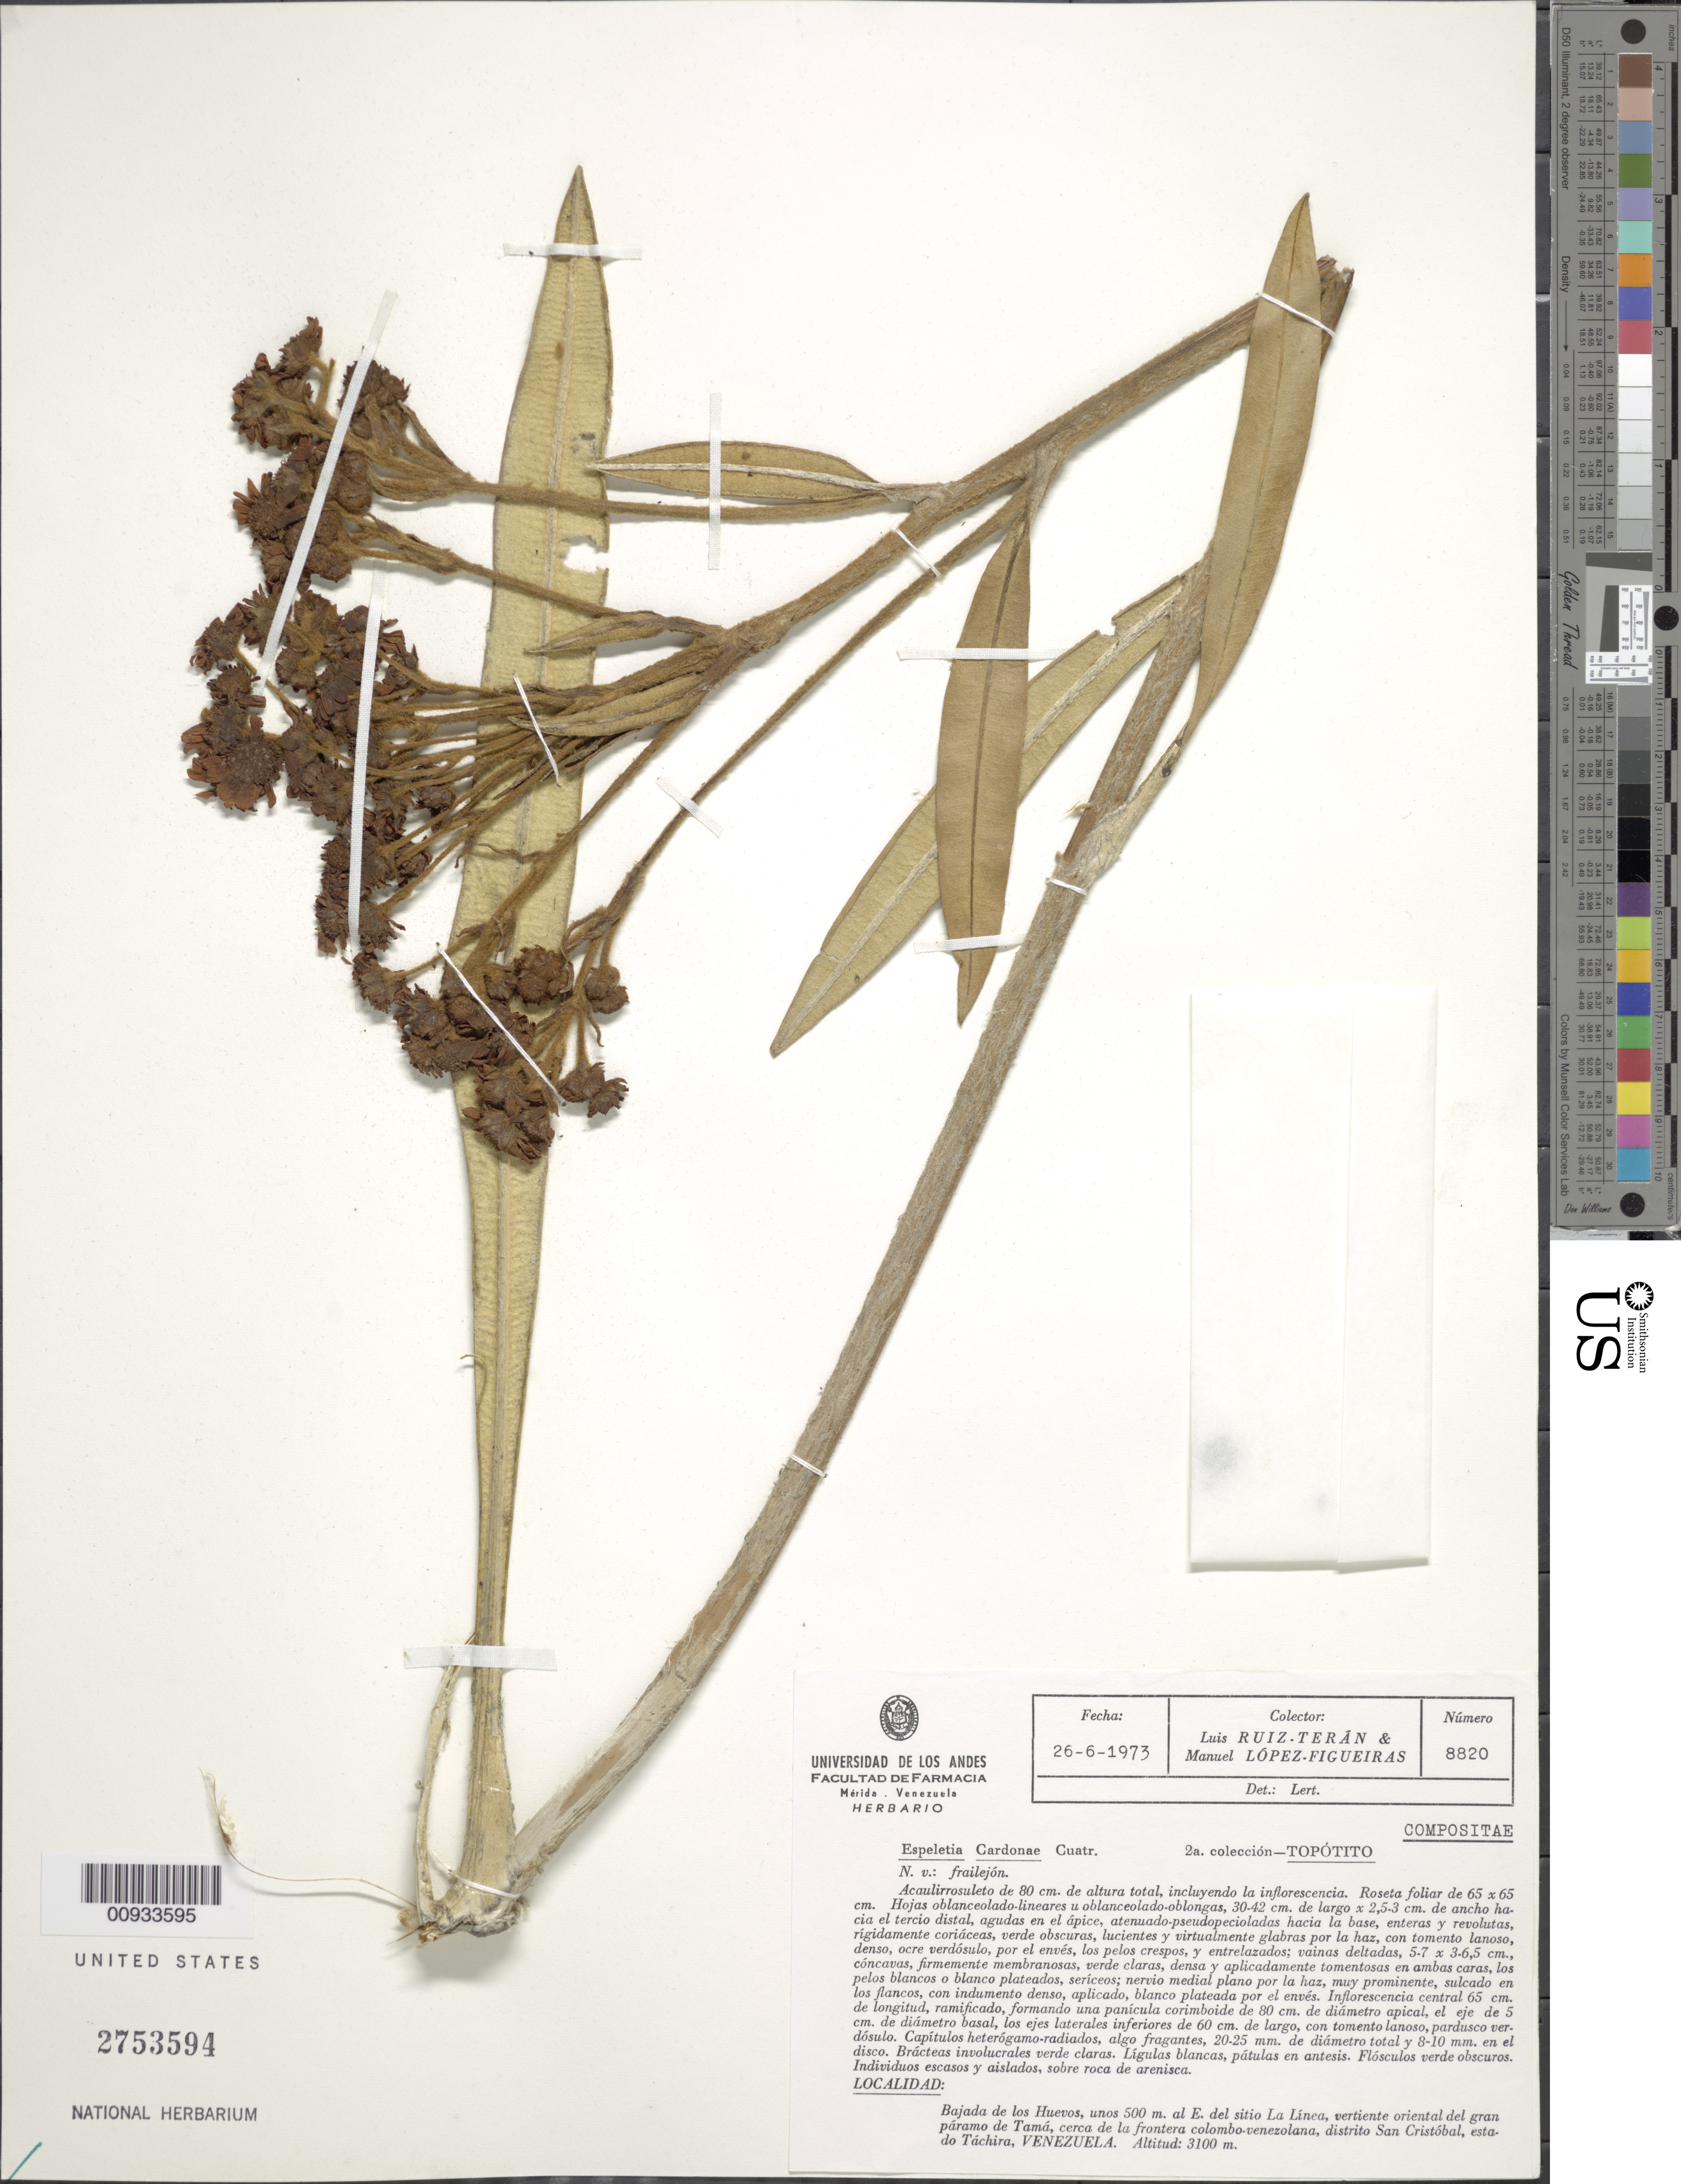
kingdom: Plantae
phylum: Tracheophyta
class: Magnoliopsida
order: Asterales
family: Asteraceae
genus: Ruilopezia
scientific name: Ruilopezia cardonae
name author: (Cuatrec.) Cuatrec.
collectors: L. Teran & M. López Figueiras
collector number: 8820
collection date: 1973-06-26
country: Venezuela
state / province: Tachira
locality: Bajada de los Huevos, unos 500 m al E del sitio La Linea, vertiente oriental del gran paramo de Tama, cerca de la frontera colombo-venezolana, Distrito San Cristobal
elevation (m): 3100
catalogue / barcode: US 2753594